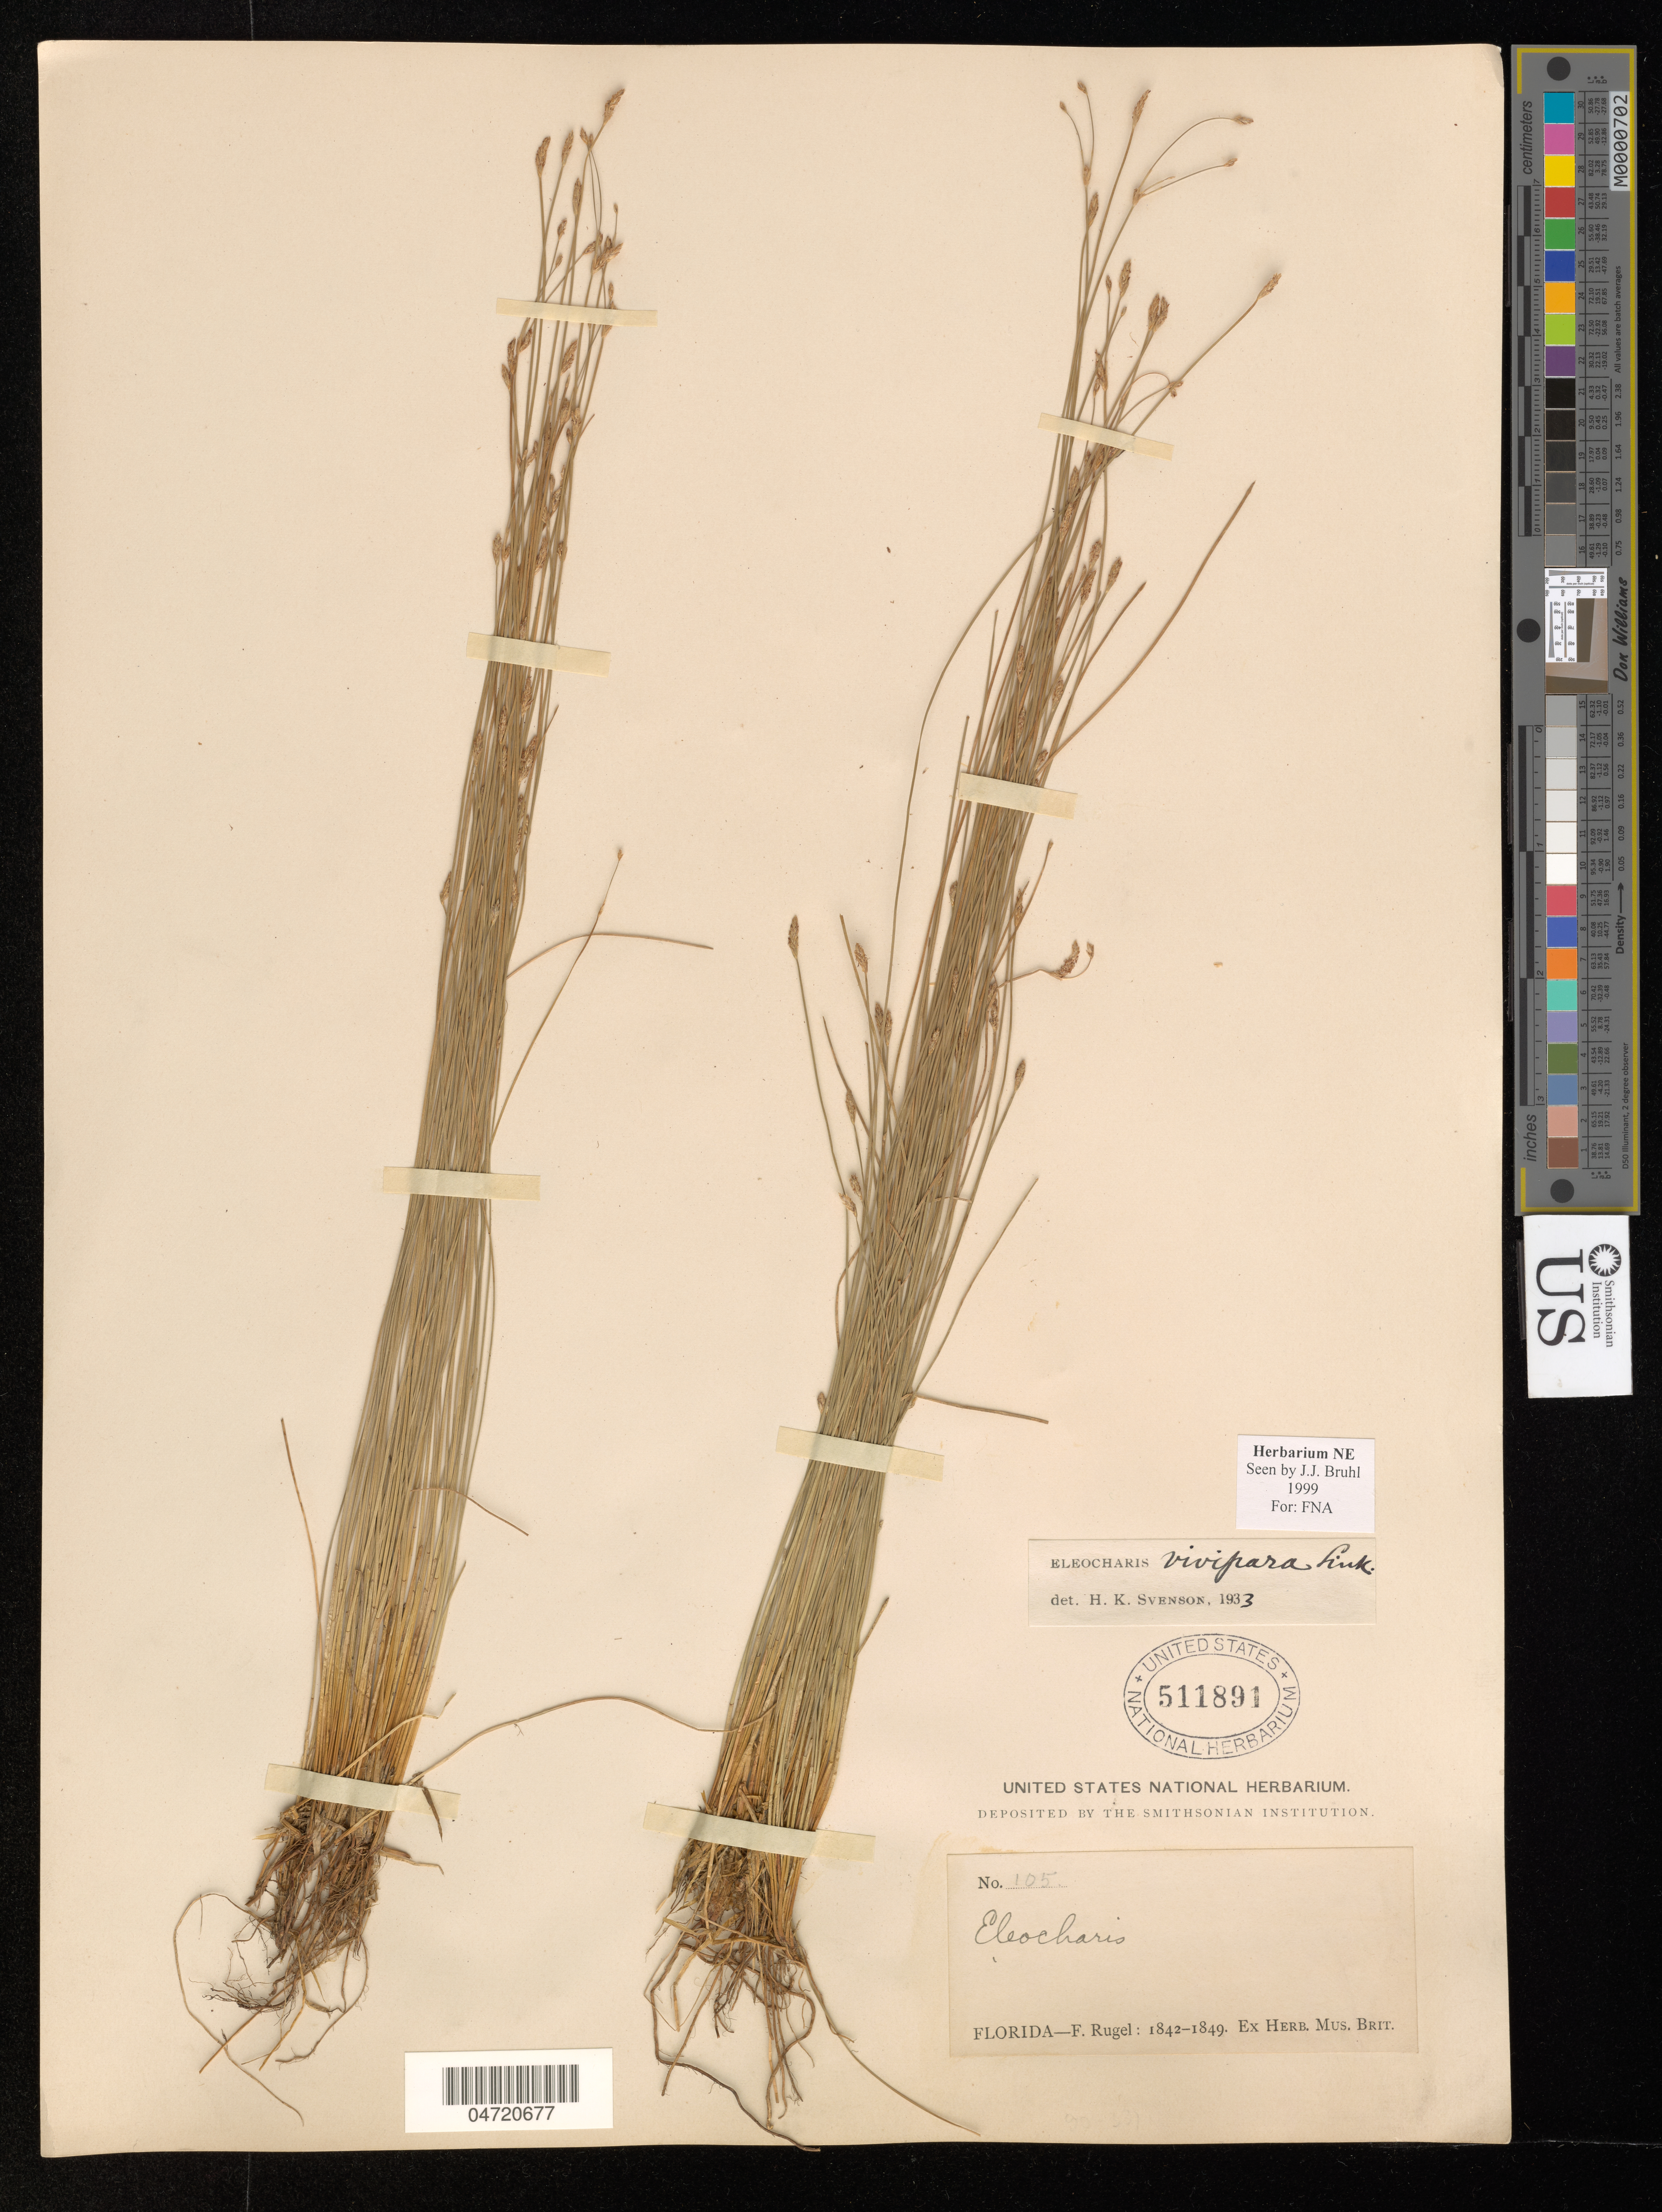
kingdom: Plantae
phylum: Tracheophyta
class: Liliopsida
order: Poales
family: Cyperaceae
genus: Eleocharis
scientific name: Eleocharis vivipara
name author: Link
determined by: Bruhl, J. J., (NE), University of New England (AUSTRALIA)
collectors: F. Rugel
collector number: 105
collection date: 1842/1849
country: United States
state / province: Florida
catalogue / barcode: US 511891